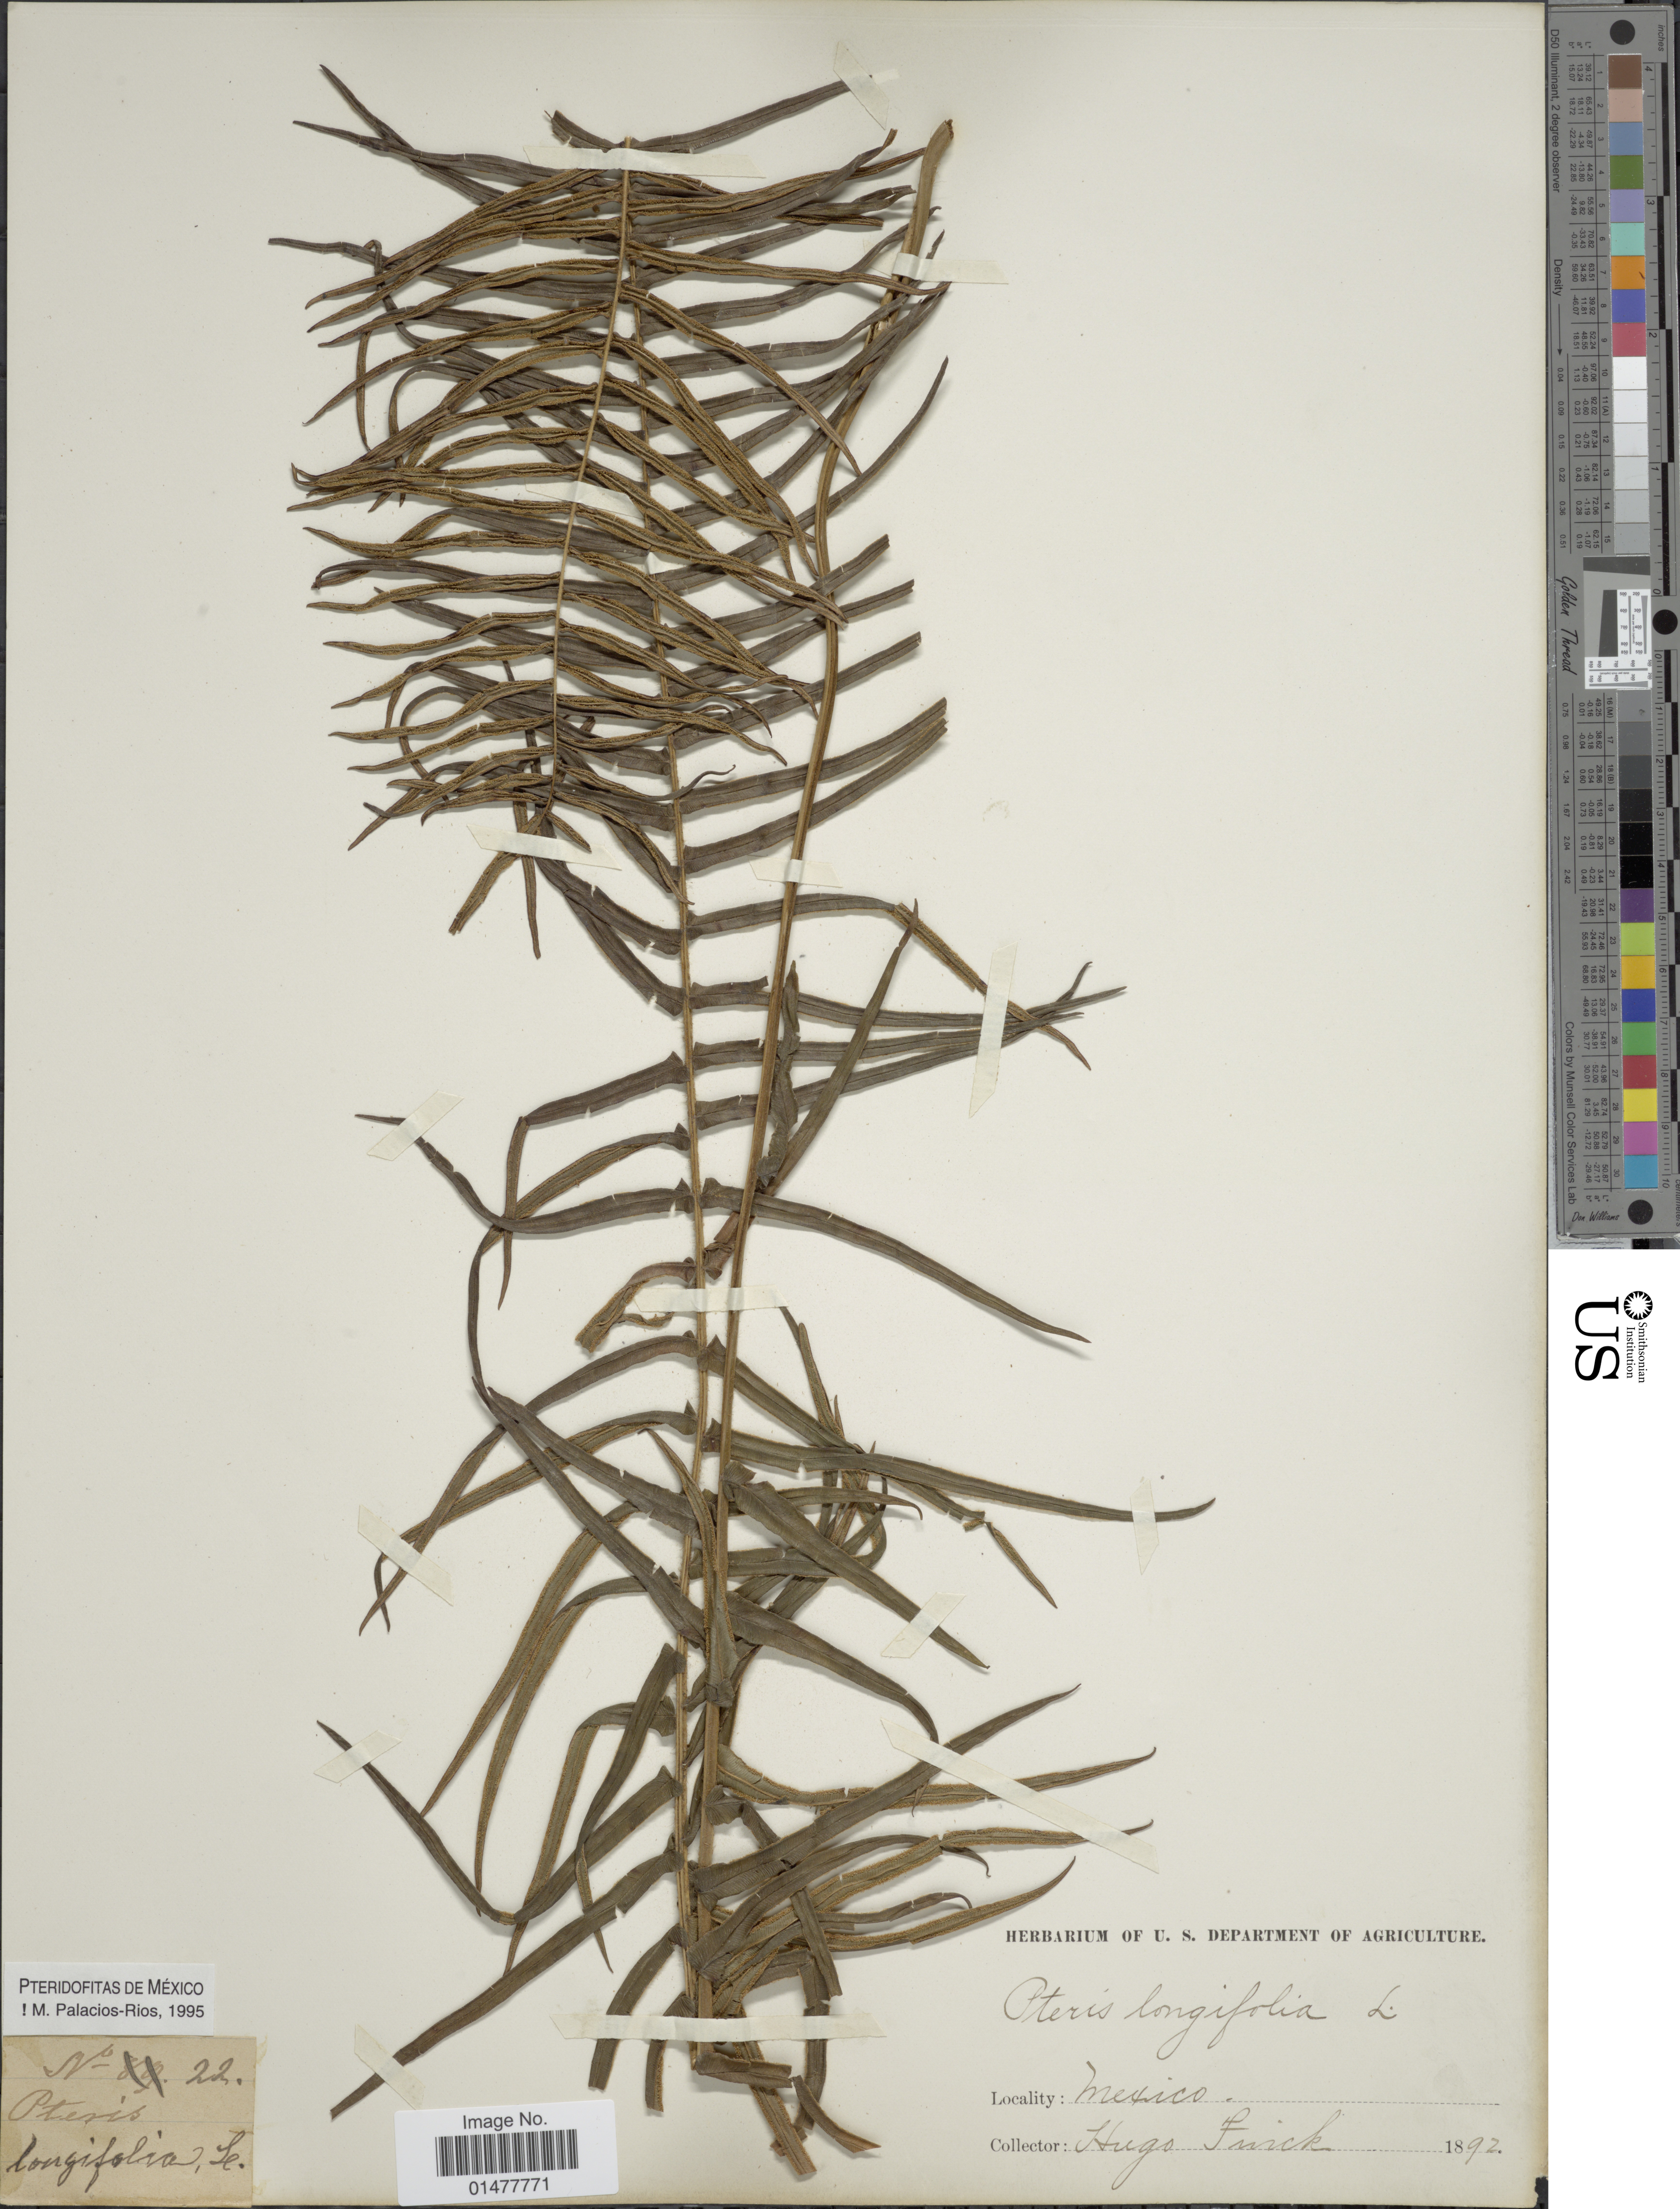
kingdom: Plantae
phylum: Tracheophyta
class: Polypodiopsida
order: Polypodiales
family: Pteridaceae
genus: Pteris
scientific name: Pteris longifolia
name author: L.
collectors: H. Finck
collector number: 22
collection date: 1892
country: Mexico